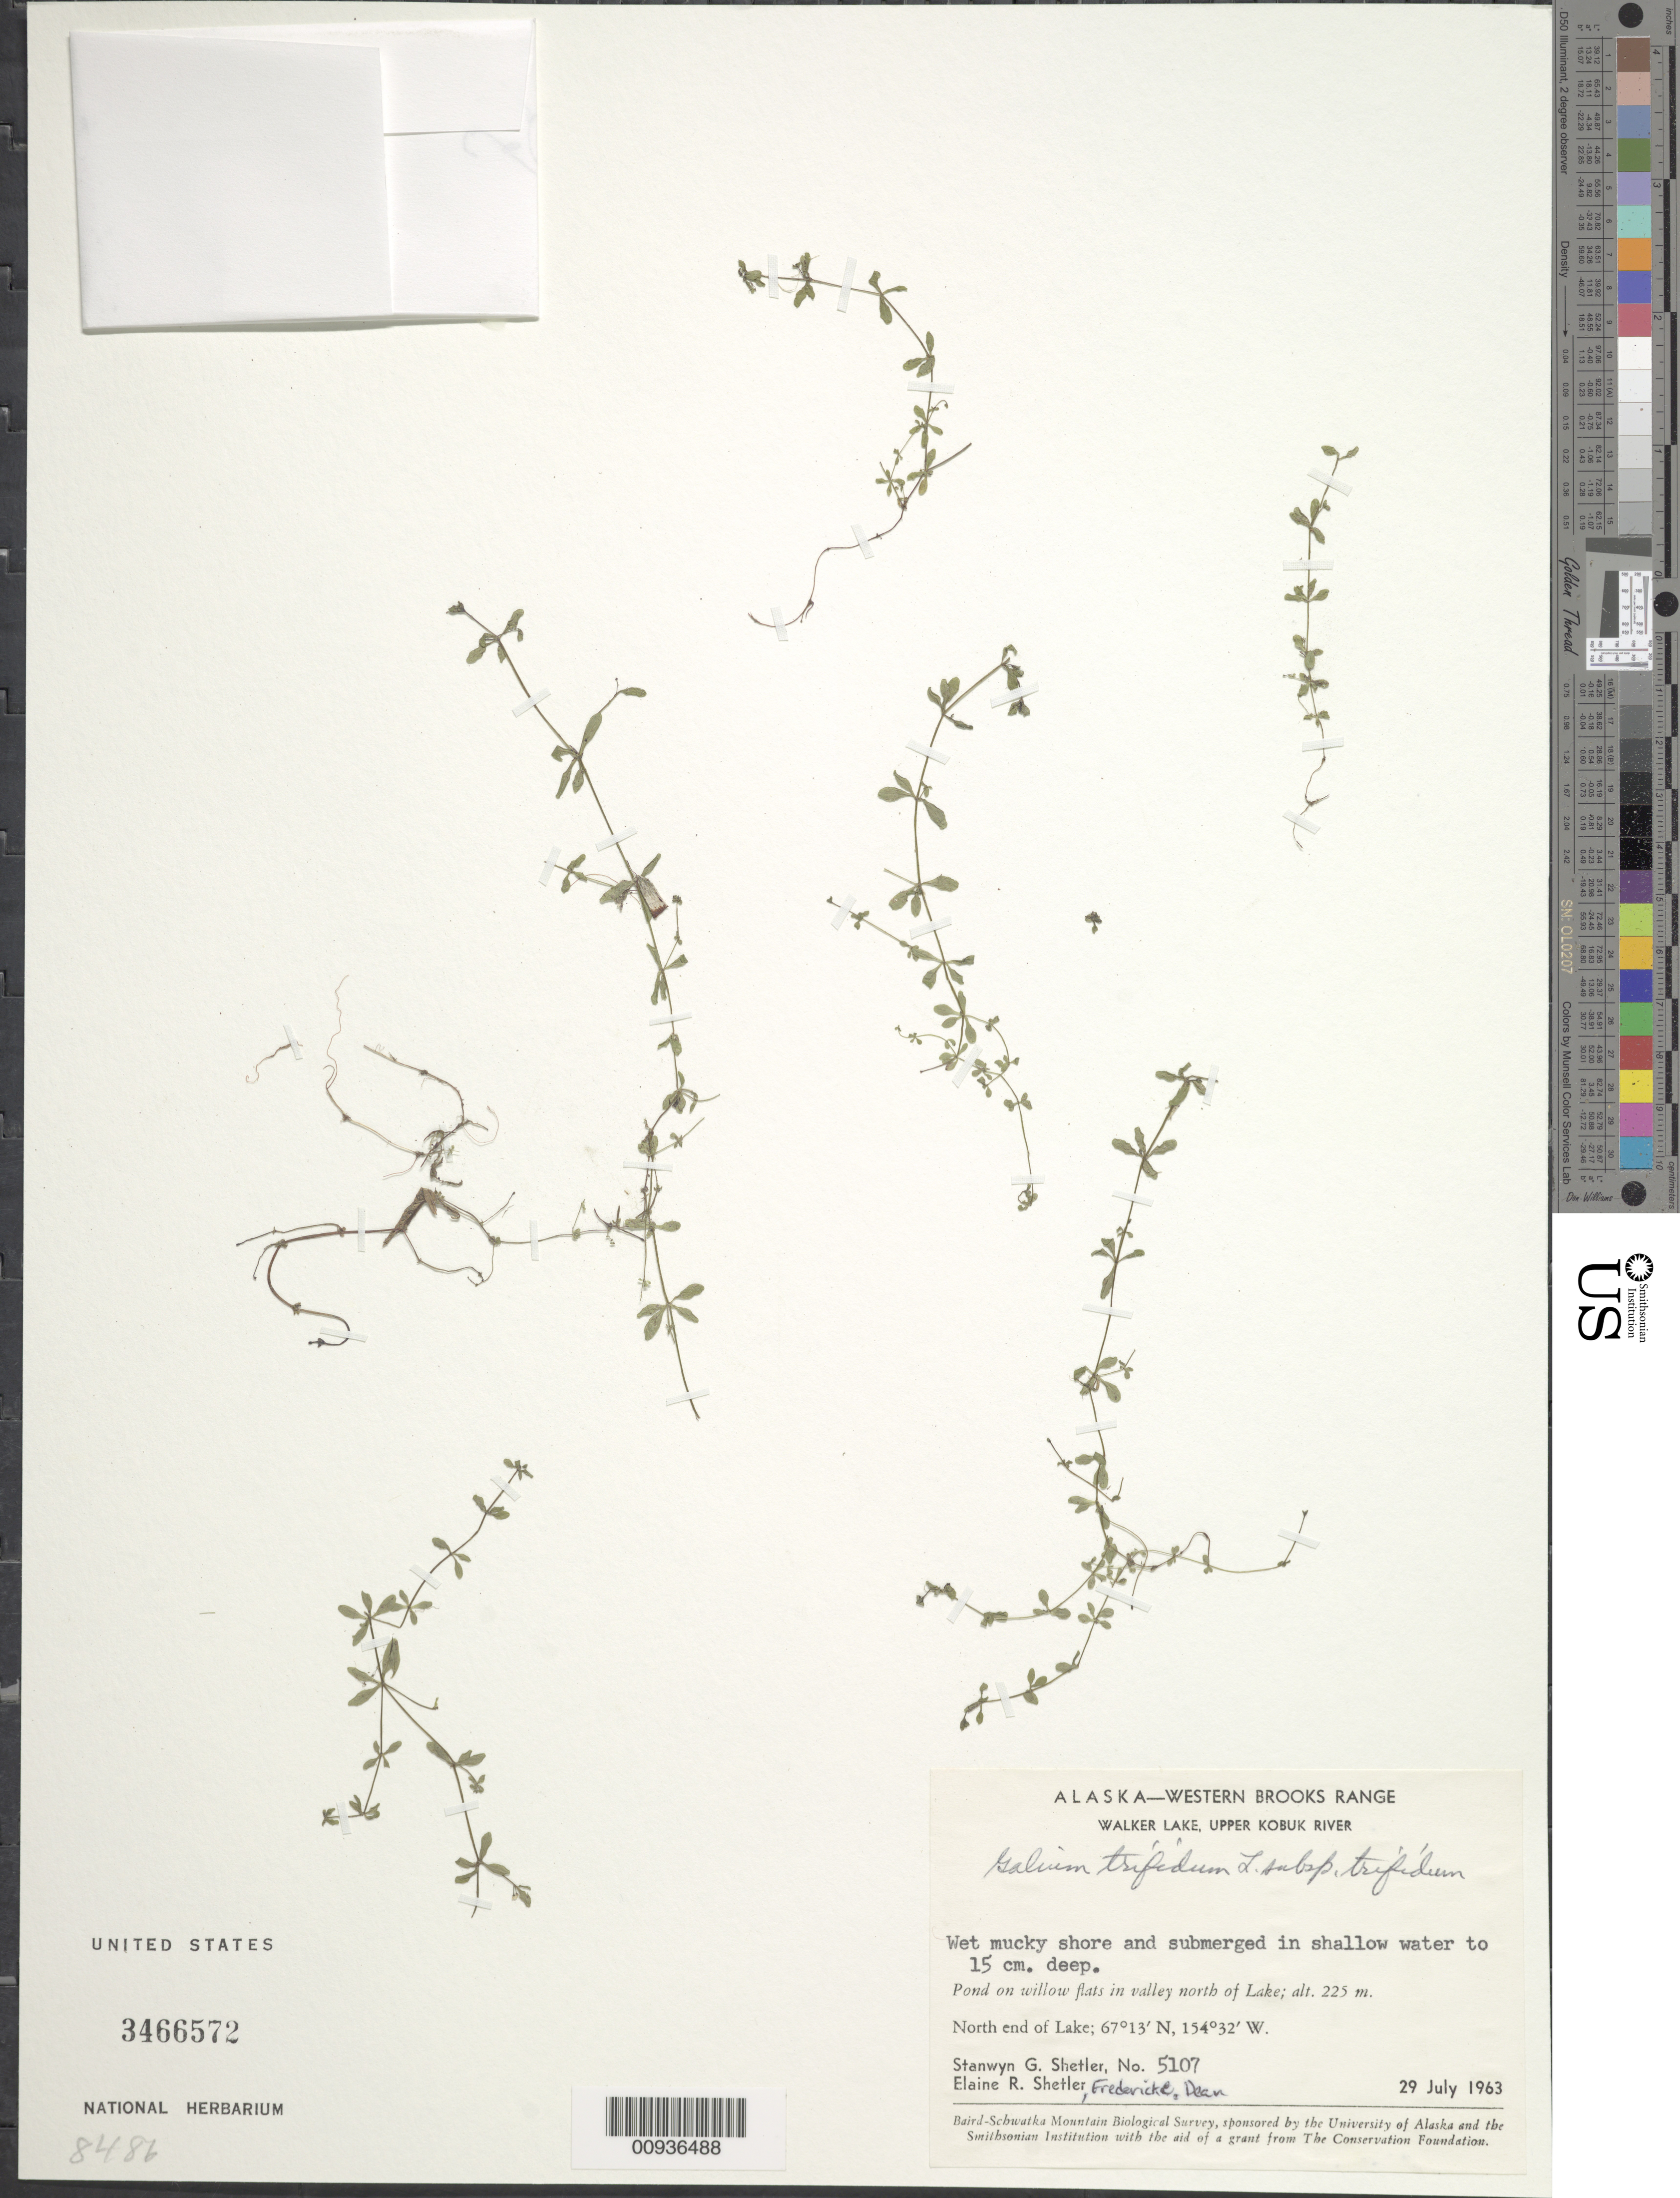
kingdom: Plantae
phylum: Tracheophyta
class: Magnoliopsida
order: Gentianales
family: Rubiaceae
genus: Galium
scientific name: Galium trifidum subsp. trifidum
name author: L.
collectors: S. Shetler, E. R. Shetler & F. C. Dean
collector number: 5107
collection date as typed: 29 Jul 1963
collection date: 1963-07-29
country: United States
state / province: Alaska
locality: North end of Walker Lake. Western Brooks Range, Upper Kobuk River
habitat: Wet mucky shore and submerged in shallow water to 15 cm. deep. Pond on willow flats in valley north of Lake.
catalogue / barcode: US 3466572